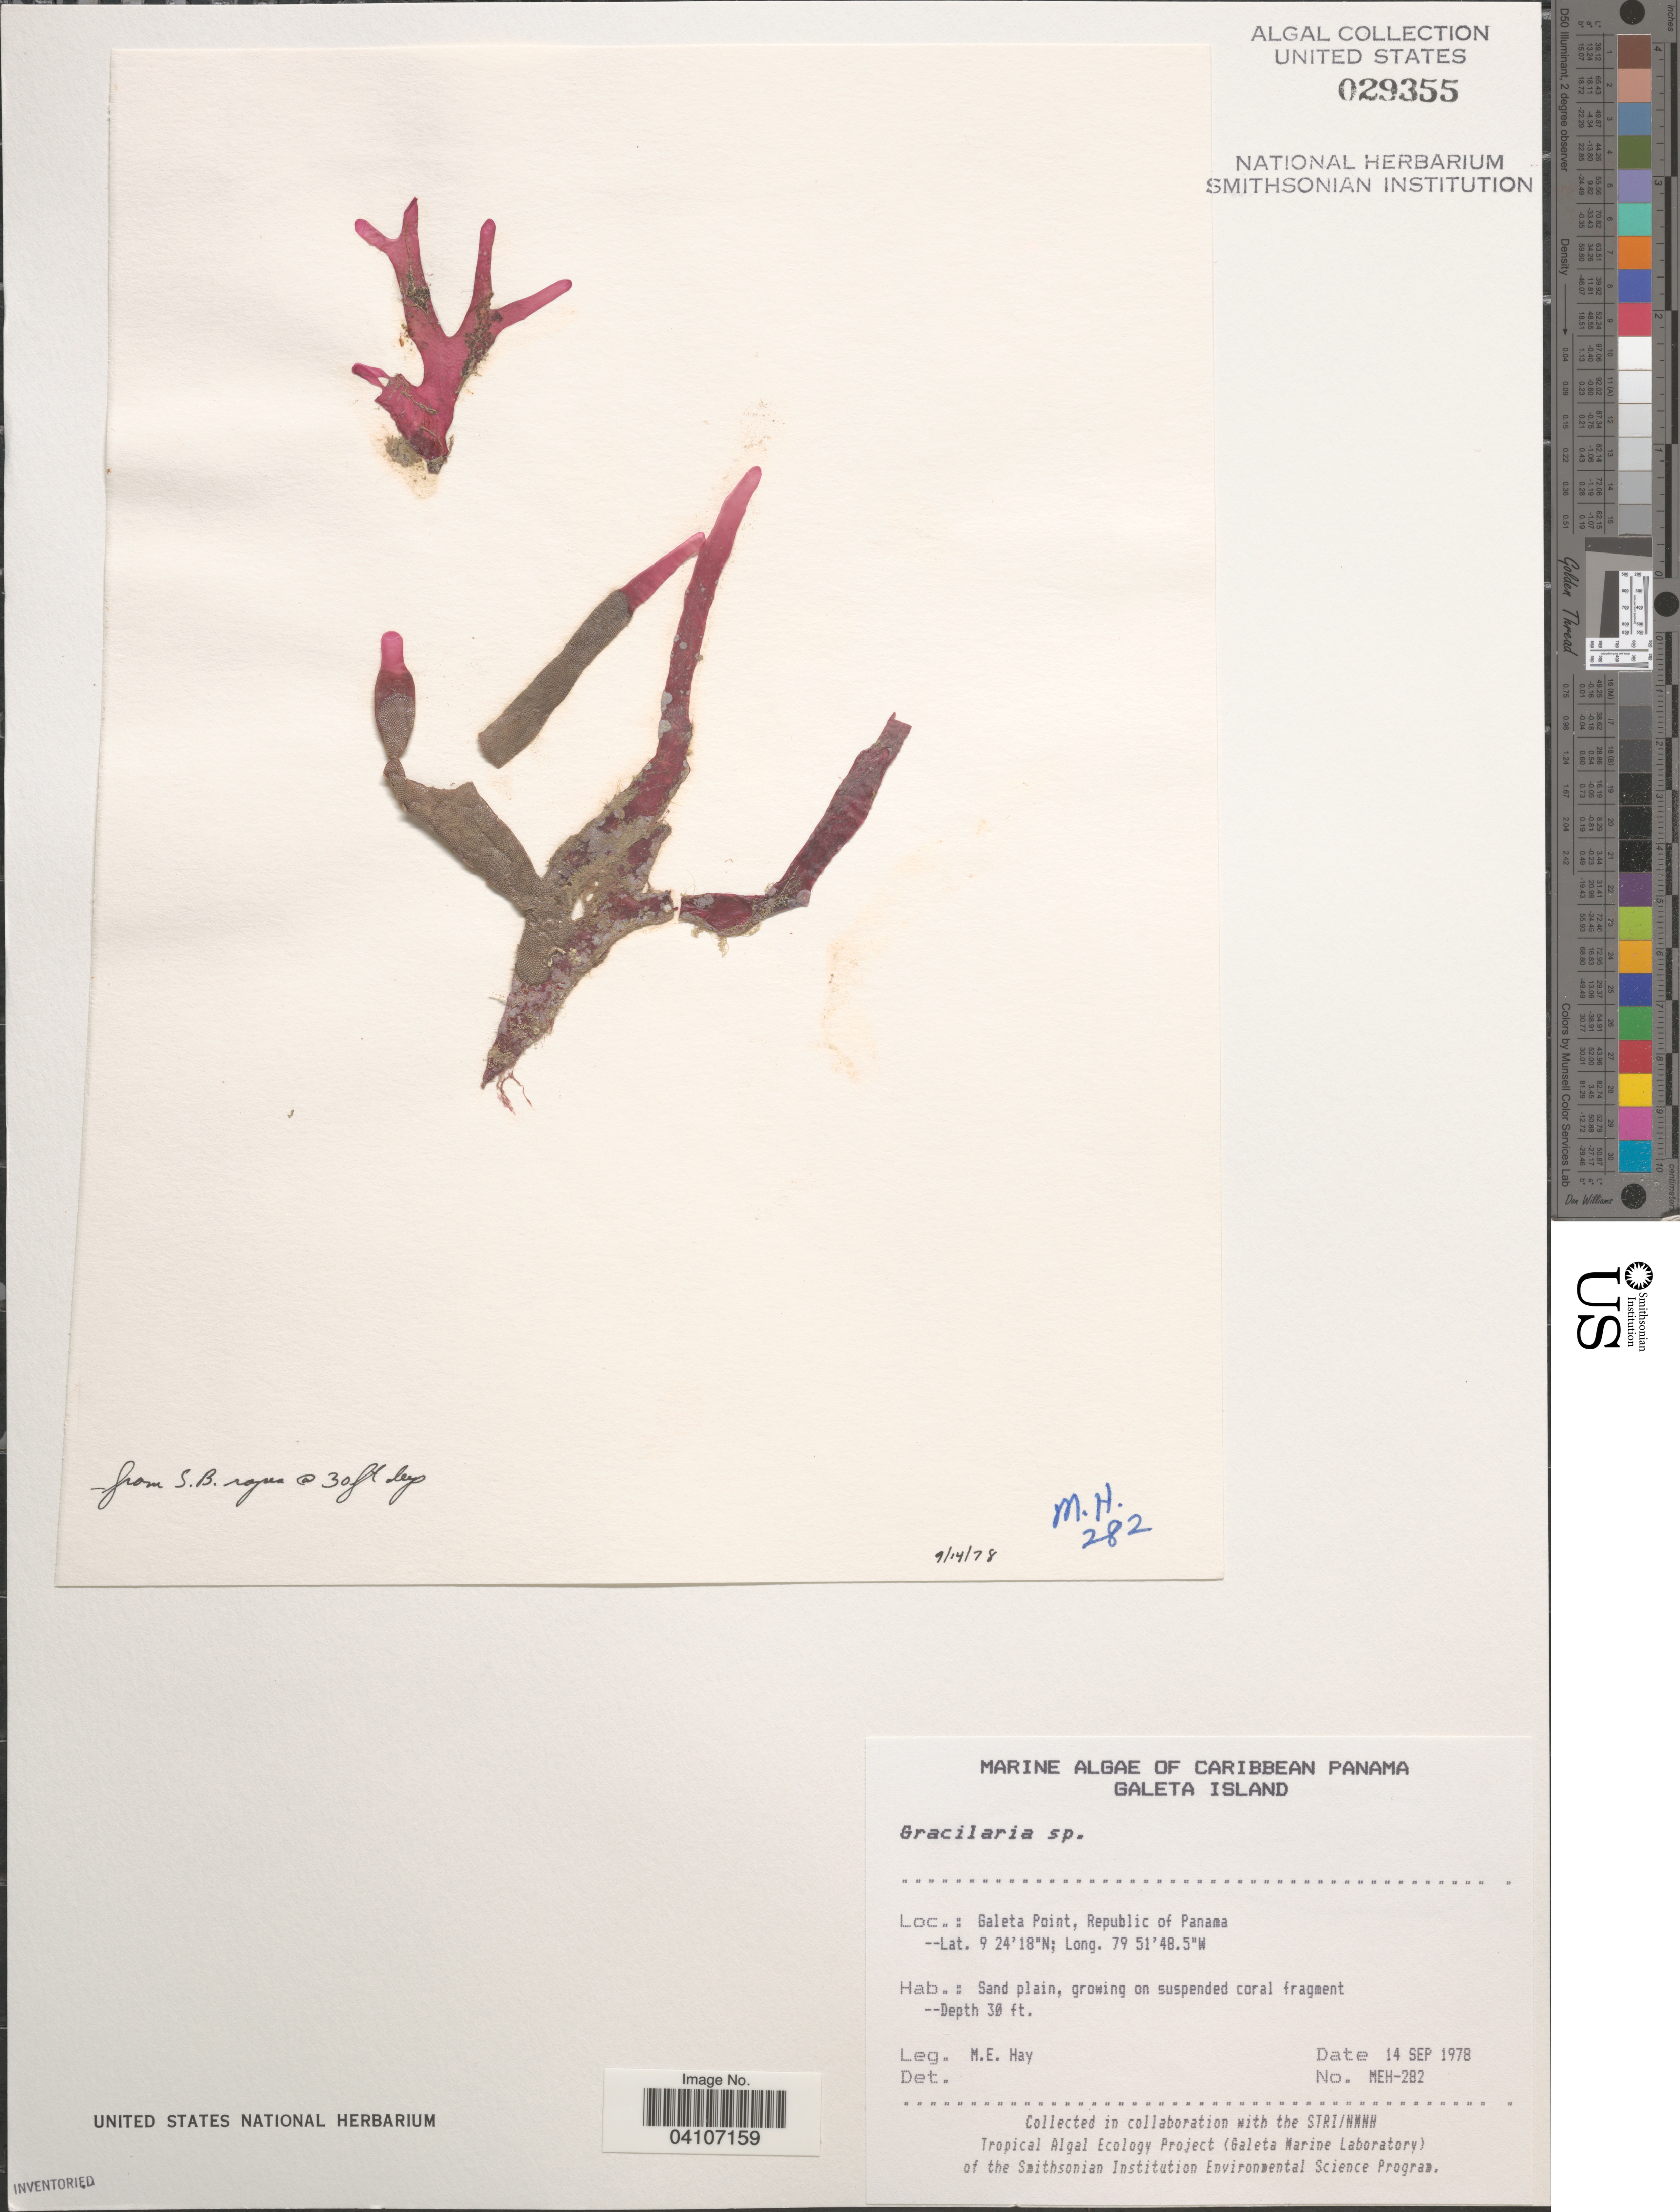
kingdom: Plantae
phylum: Rhodophyta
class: Florideophyceae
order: Gracilariales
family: Gracilariaceae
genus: Gracilaria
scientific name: Gracilaria sp.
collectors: M. E. Hay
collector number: MEH-282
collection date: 1978-09-14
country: Panama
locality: Caribbean Panama. Galeta Island. Galeta Point, Republic of Panama.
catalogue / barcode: US 29355